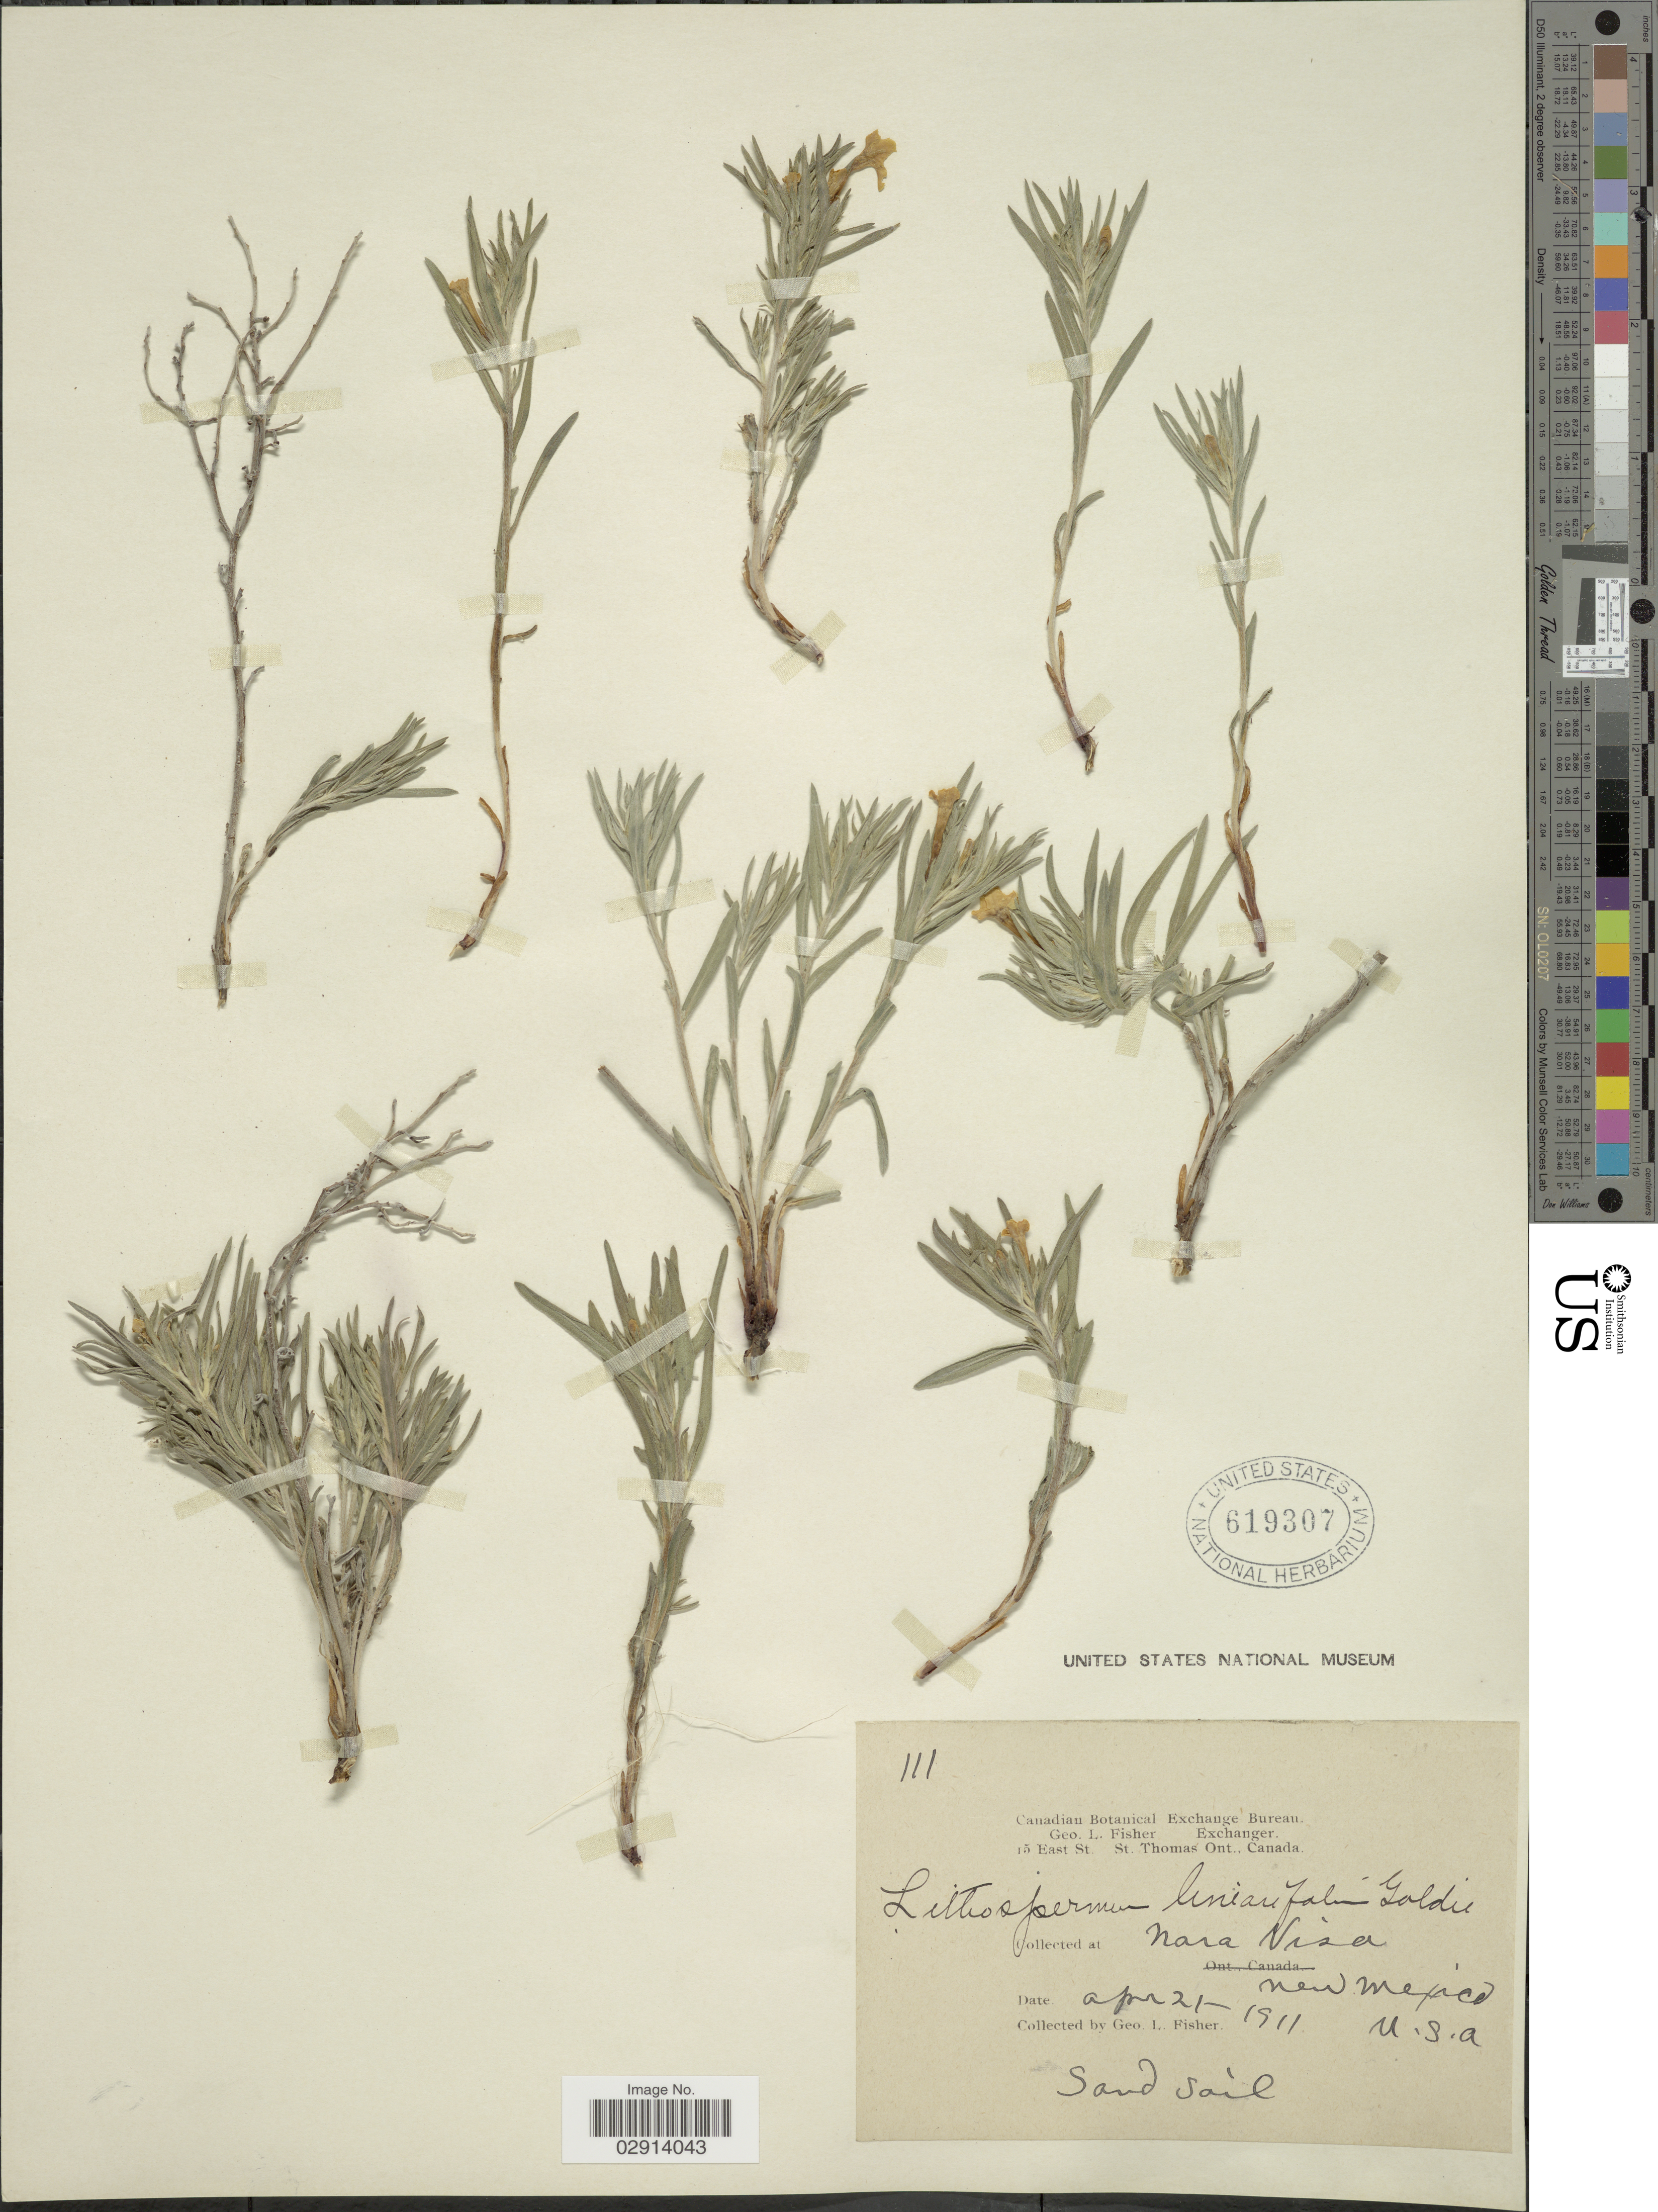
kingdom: Plantae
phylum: Tracheophyta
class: Magnoliopsida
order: Boraginales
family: Boraginaceae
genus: Lithospermum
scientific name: Lithospermum incisum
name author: Lehm.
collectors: G. L. Fisher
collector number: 111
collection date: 1911-04-21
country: United States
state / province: New Mexico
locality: Nara Nisa.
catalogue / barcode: US 619307